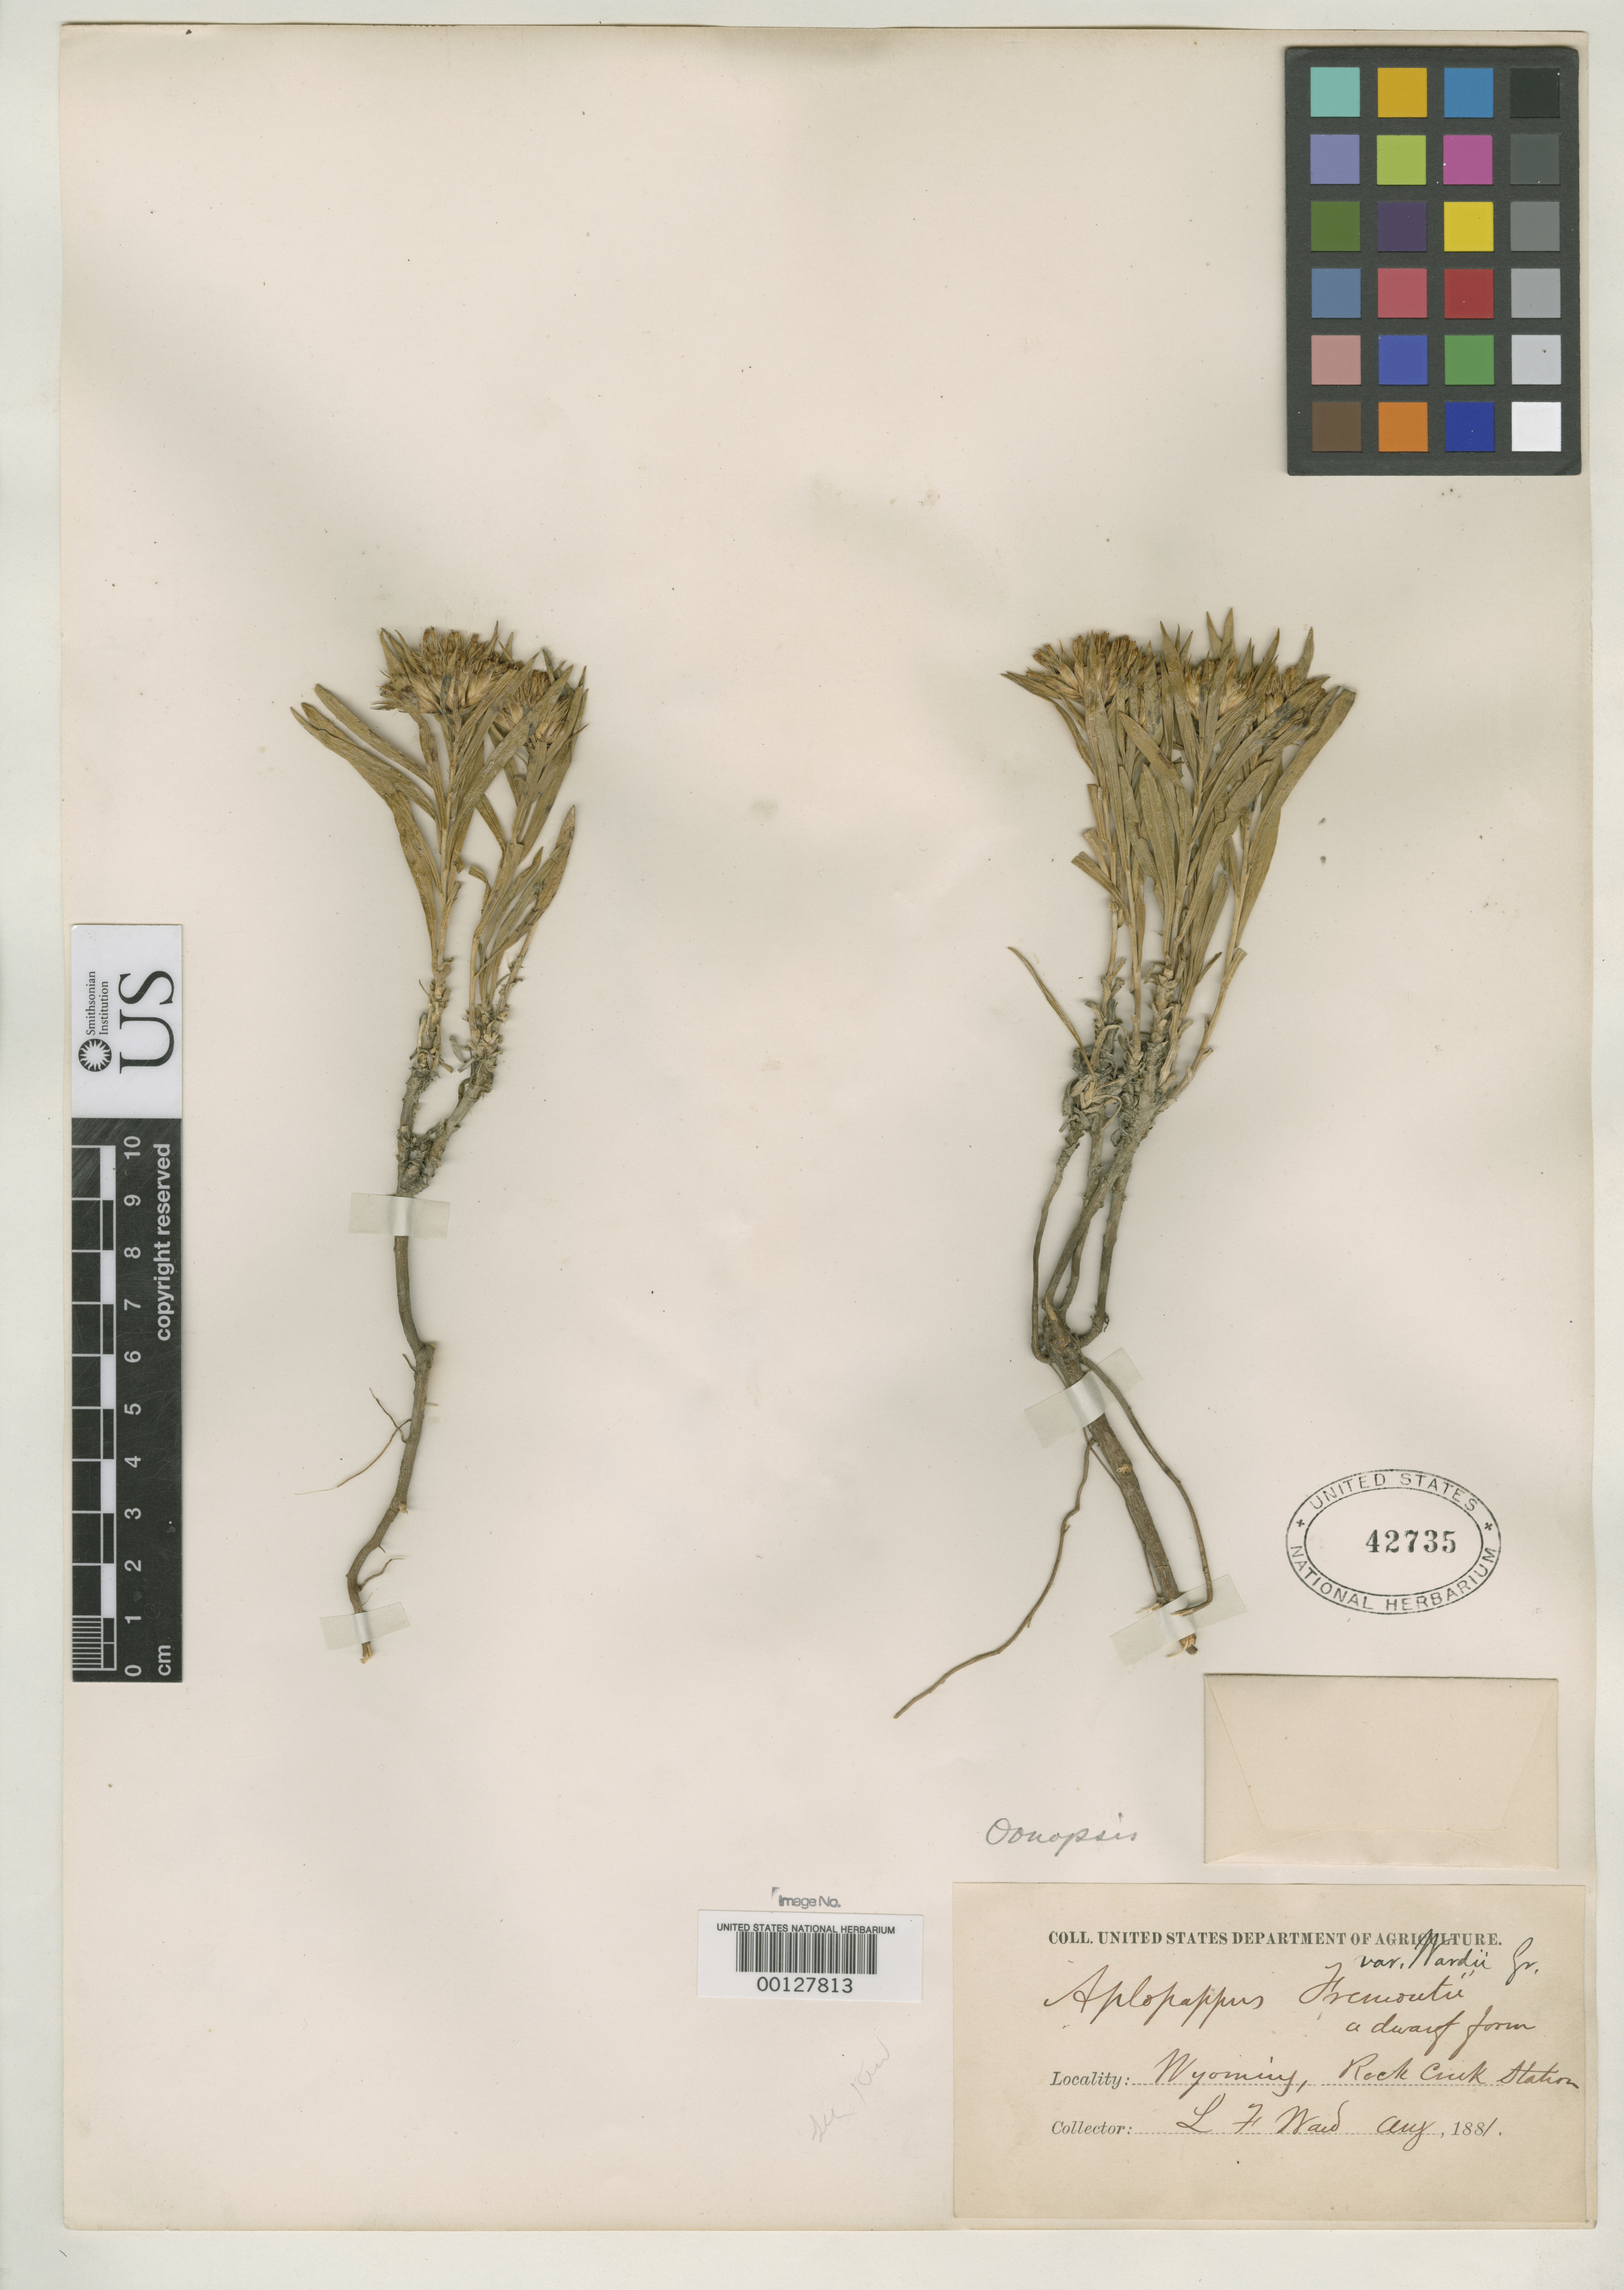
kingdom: Plantae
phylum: Tracheophyta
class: Magnoliopsida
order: Asterales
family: Asteraceae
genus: Haplopappus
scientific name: Haplopappus fremontii var. wardii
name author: A. Gray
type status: Type Collection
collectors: L. F. Ward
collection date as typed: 26 Aug 1881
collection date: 1881-08-26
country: United States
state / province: Wyoming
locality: Rock Creek Station.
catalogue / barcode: US 42735